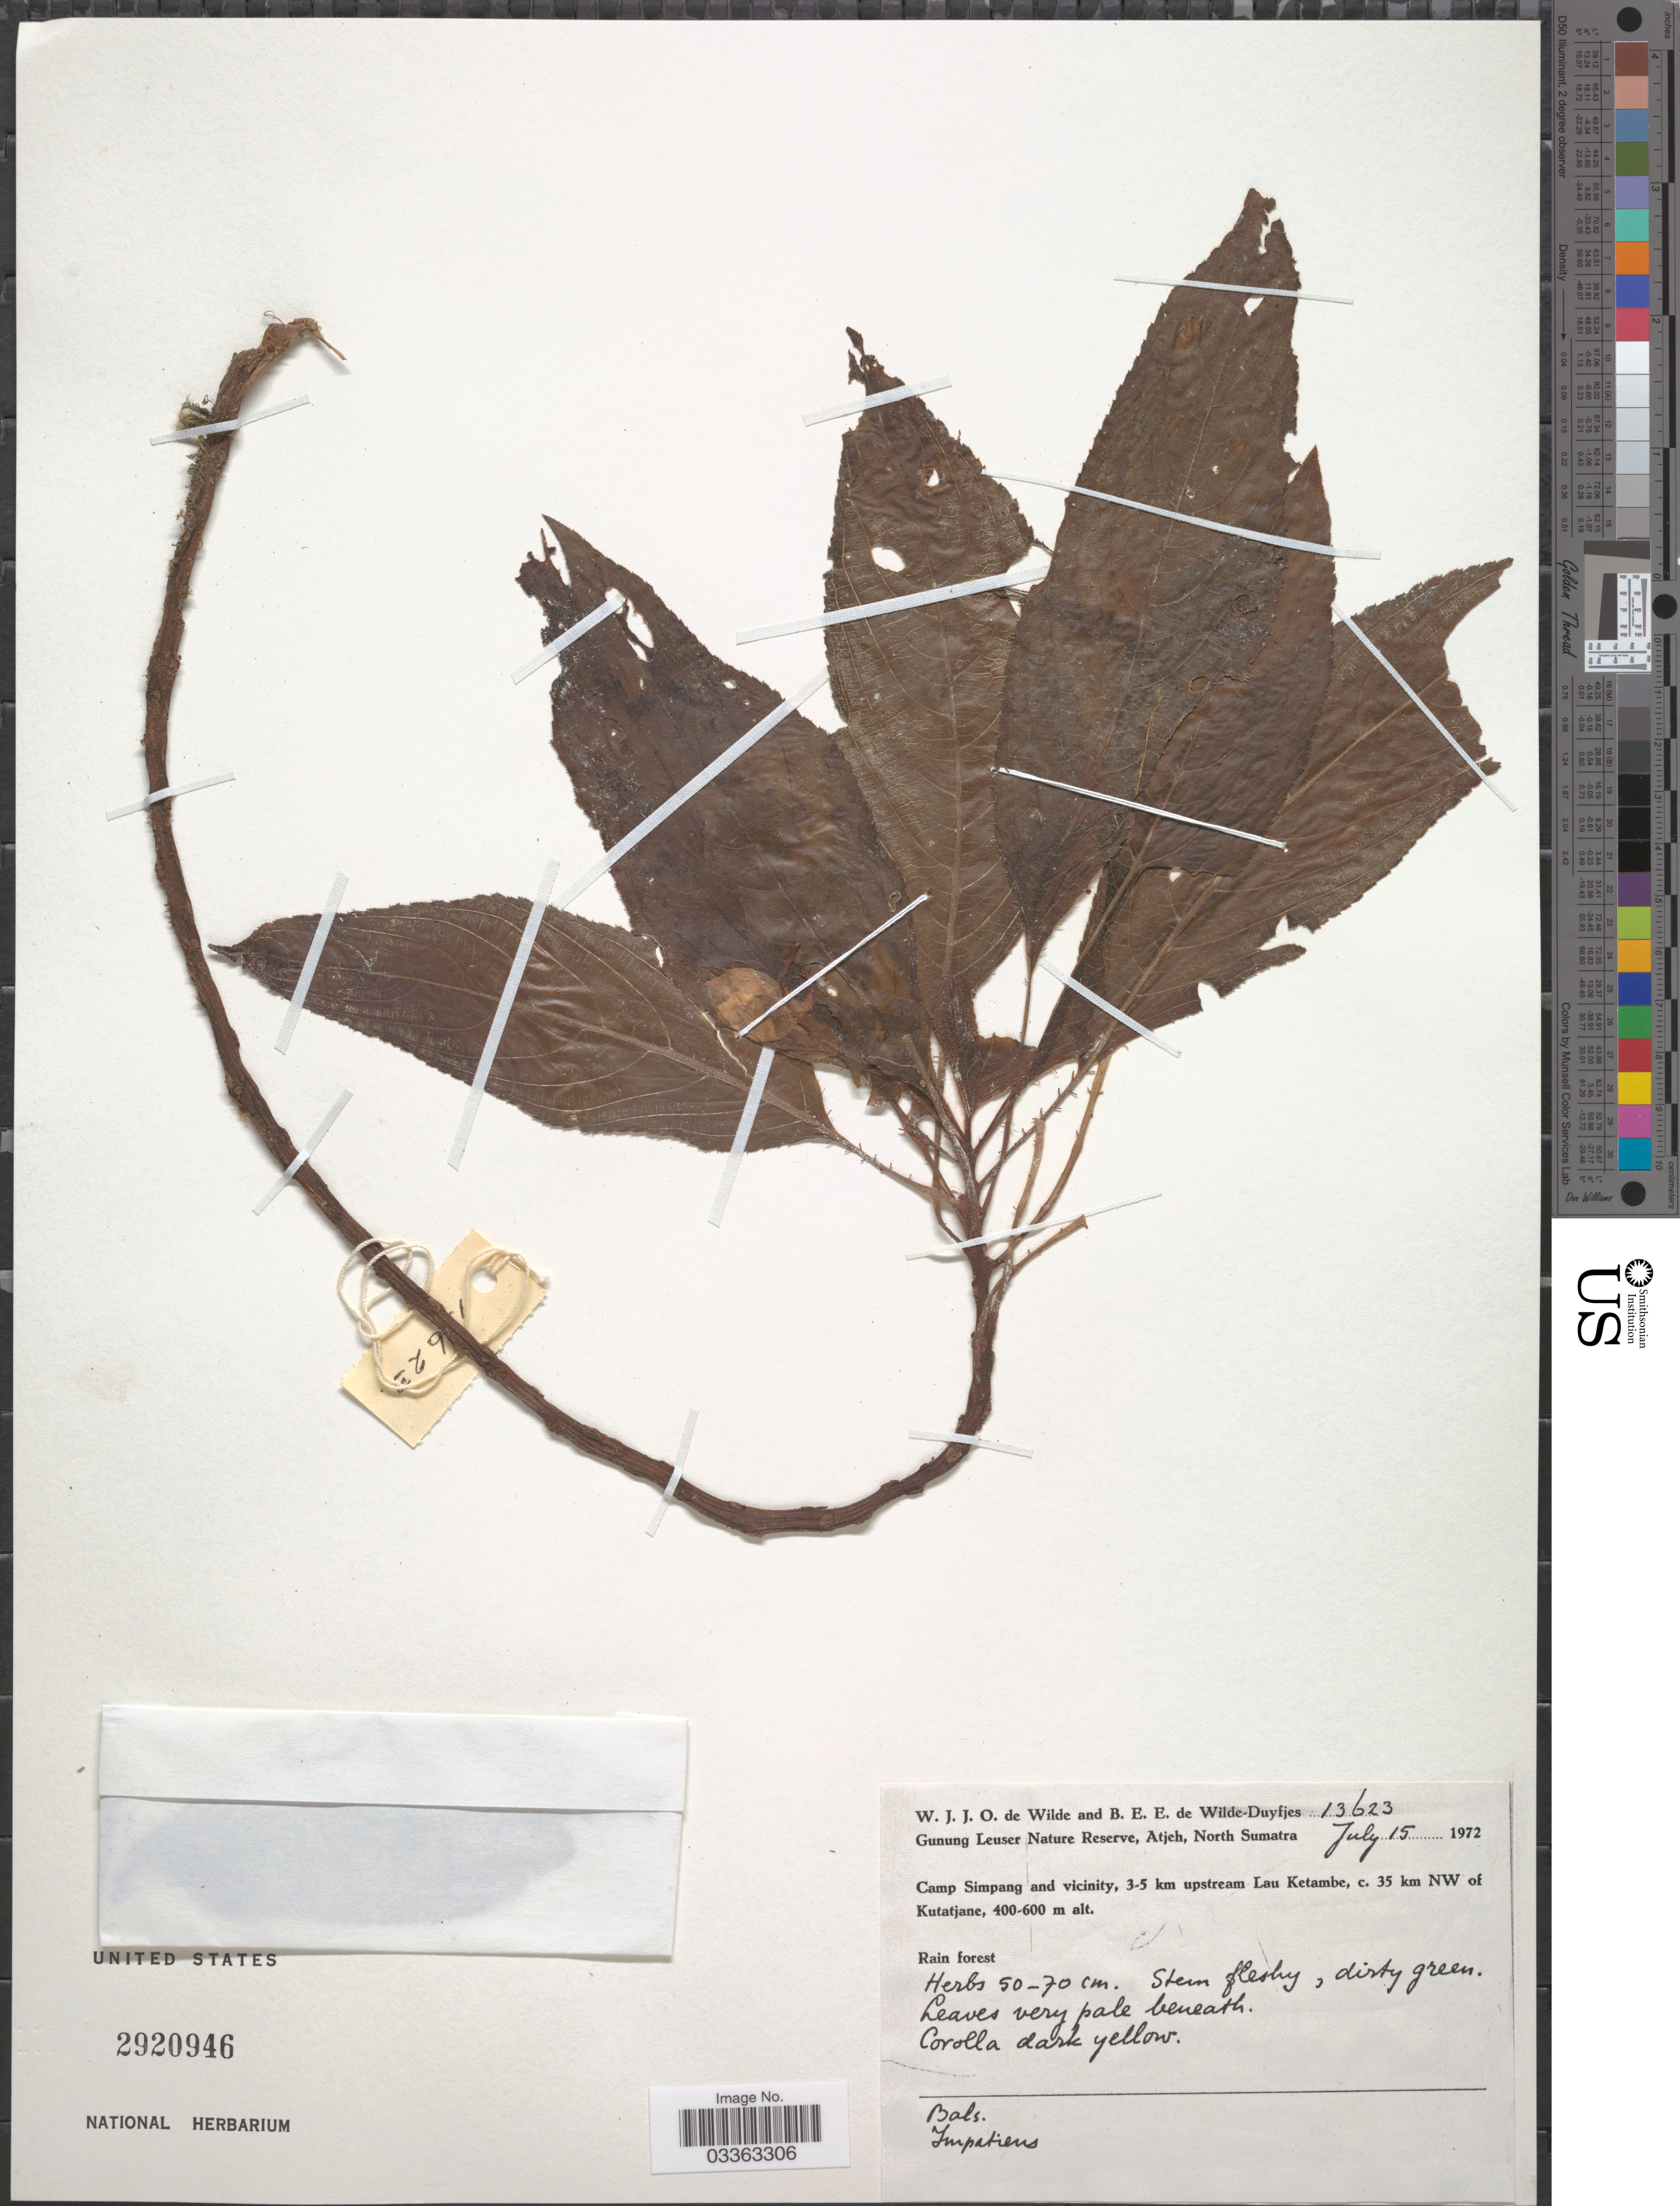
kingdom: Plantae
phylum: Tracheophyta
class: Magnoliopsida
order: Ericales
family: Balsaminaceae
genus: Impatiens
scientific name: Impatiens sp.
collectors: W. J. de Wilde & B. E. de Wilde-Duyfjes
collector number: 13623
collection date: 1972-07-15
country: Indonesia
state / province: Sumatra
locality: Gunung Leuser Nature Reserve, Atjeh, North Sumatra. Camp Simpang and vicinity, 3-5 km upstream Lau Ketambe, c. 35 km NW of Kutatjane.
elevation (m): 400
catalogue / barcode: US 2920946